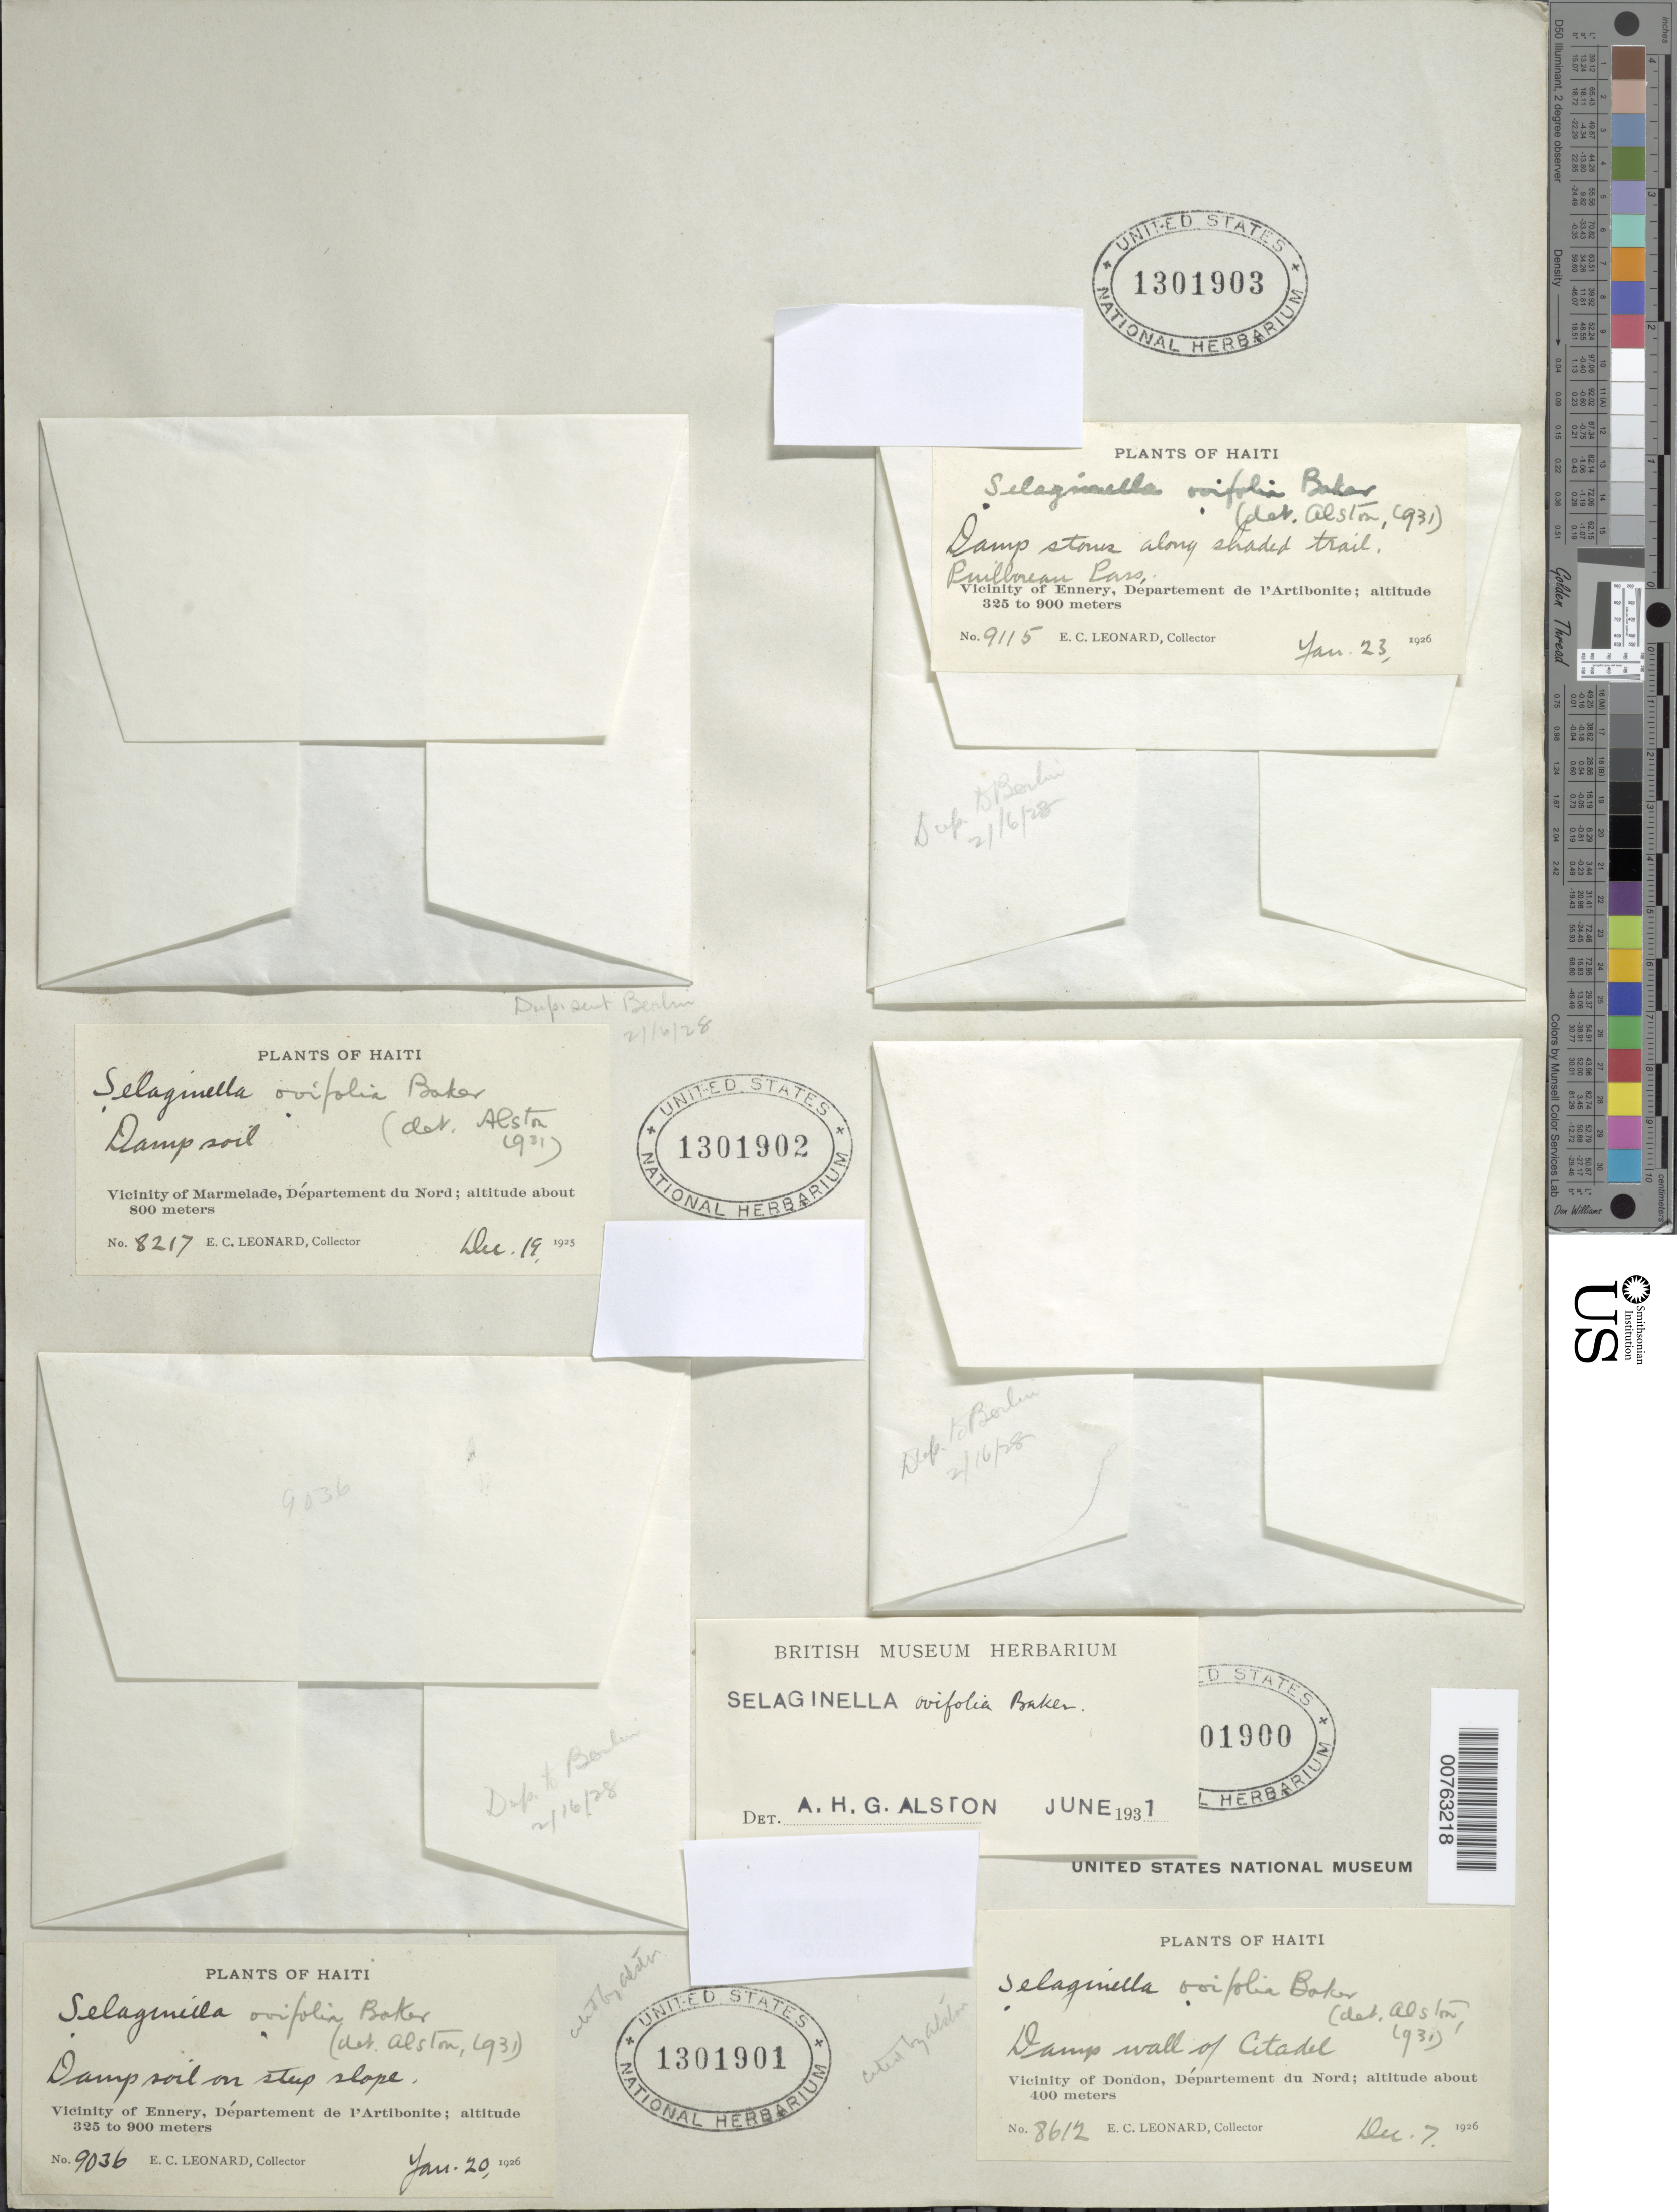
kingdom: Plantae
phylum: Tracheophyta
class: Lycopodiopsida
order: Selaginellales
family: Selaginellaceae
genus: Selaginella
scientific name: Selaginella ovifolia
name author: Baker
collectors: E. C. Leonard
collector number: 8612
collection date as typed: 07 Dec 1926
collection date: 1926-12-07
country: Haiti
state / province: Nord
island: Hispaniola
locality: Vicinity of Dondon, Departement du Nord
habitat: Damp wall of Citadel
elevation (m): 400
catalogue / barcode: US 1301900